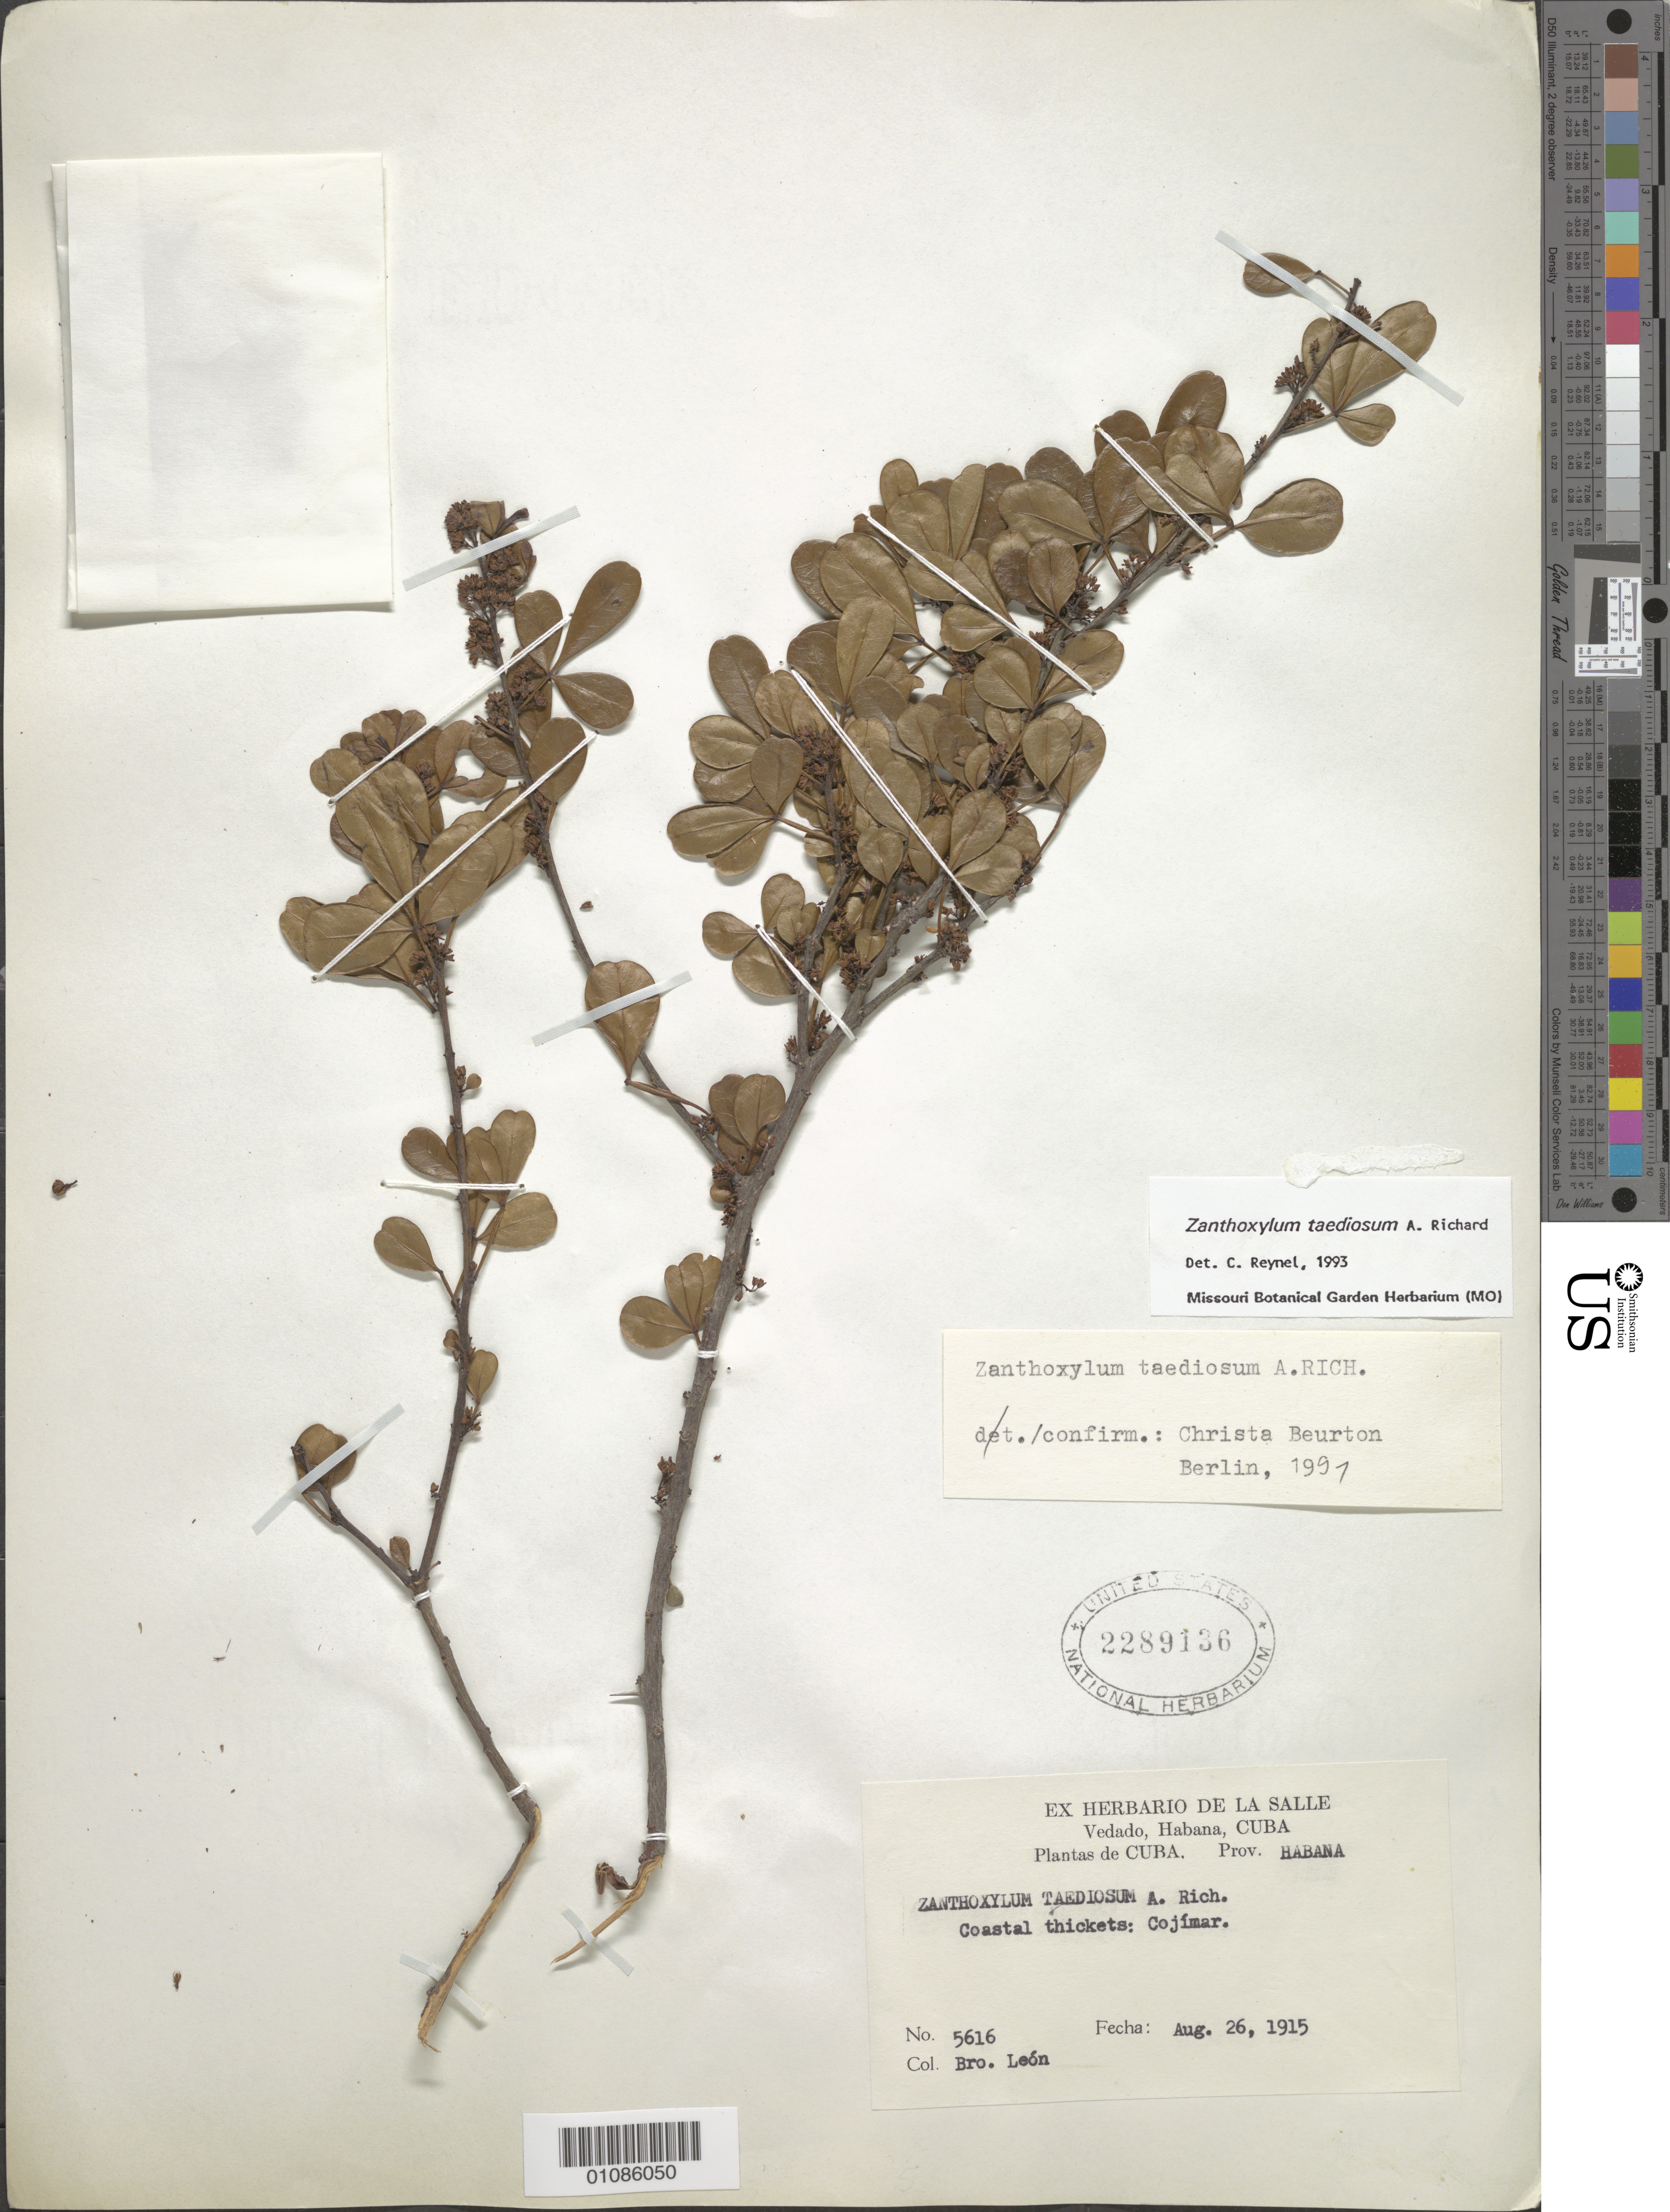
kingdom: Plantae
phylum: Tracheophyta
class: Magnoliopsida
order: Sapindales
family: Rutaceae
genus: Zanthoxylum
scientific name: Zanthoxylum taediosum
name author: A. Rich.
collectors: Bro. León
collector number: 5616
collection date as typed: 26 Aug 1915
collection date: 1915-08-26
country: Cuba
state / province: La Habana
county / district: Municipio Habana del Este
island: Cuba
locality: Cojimar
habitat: Coastal thickets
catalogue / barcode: US 2289136